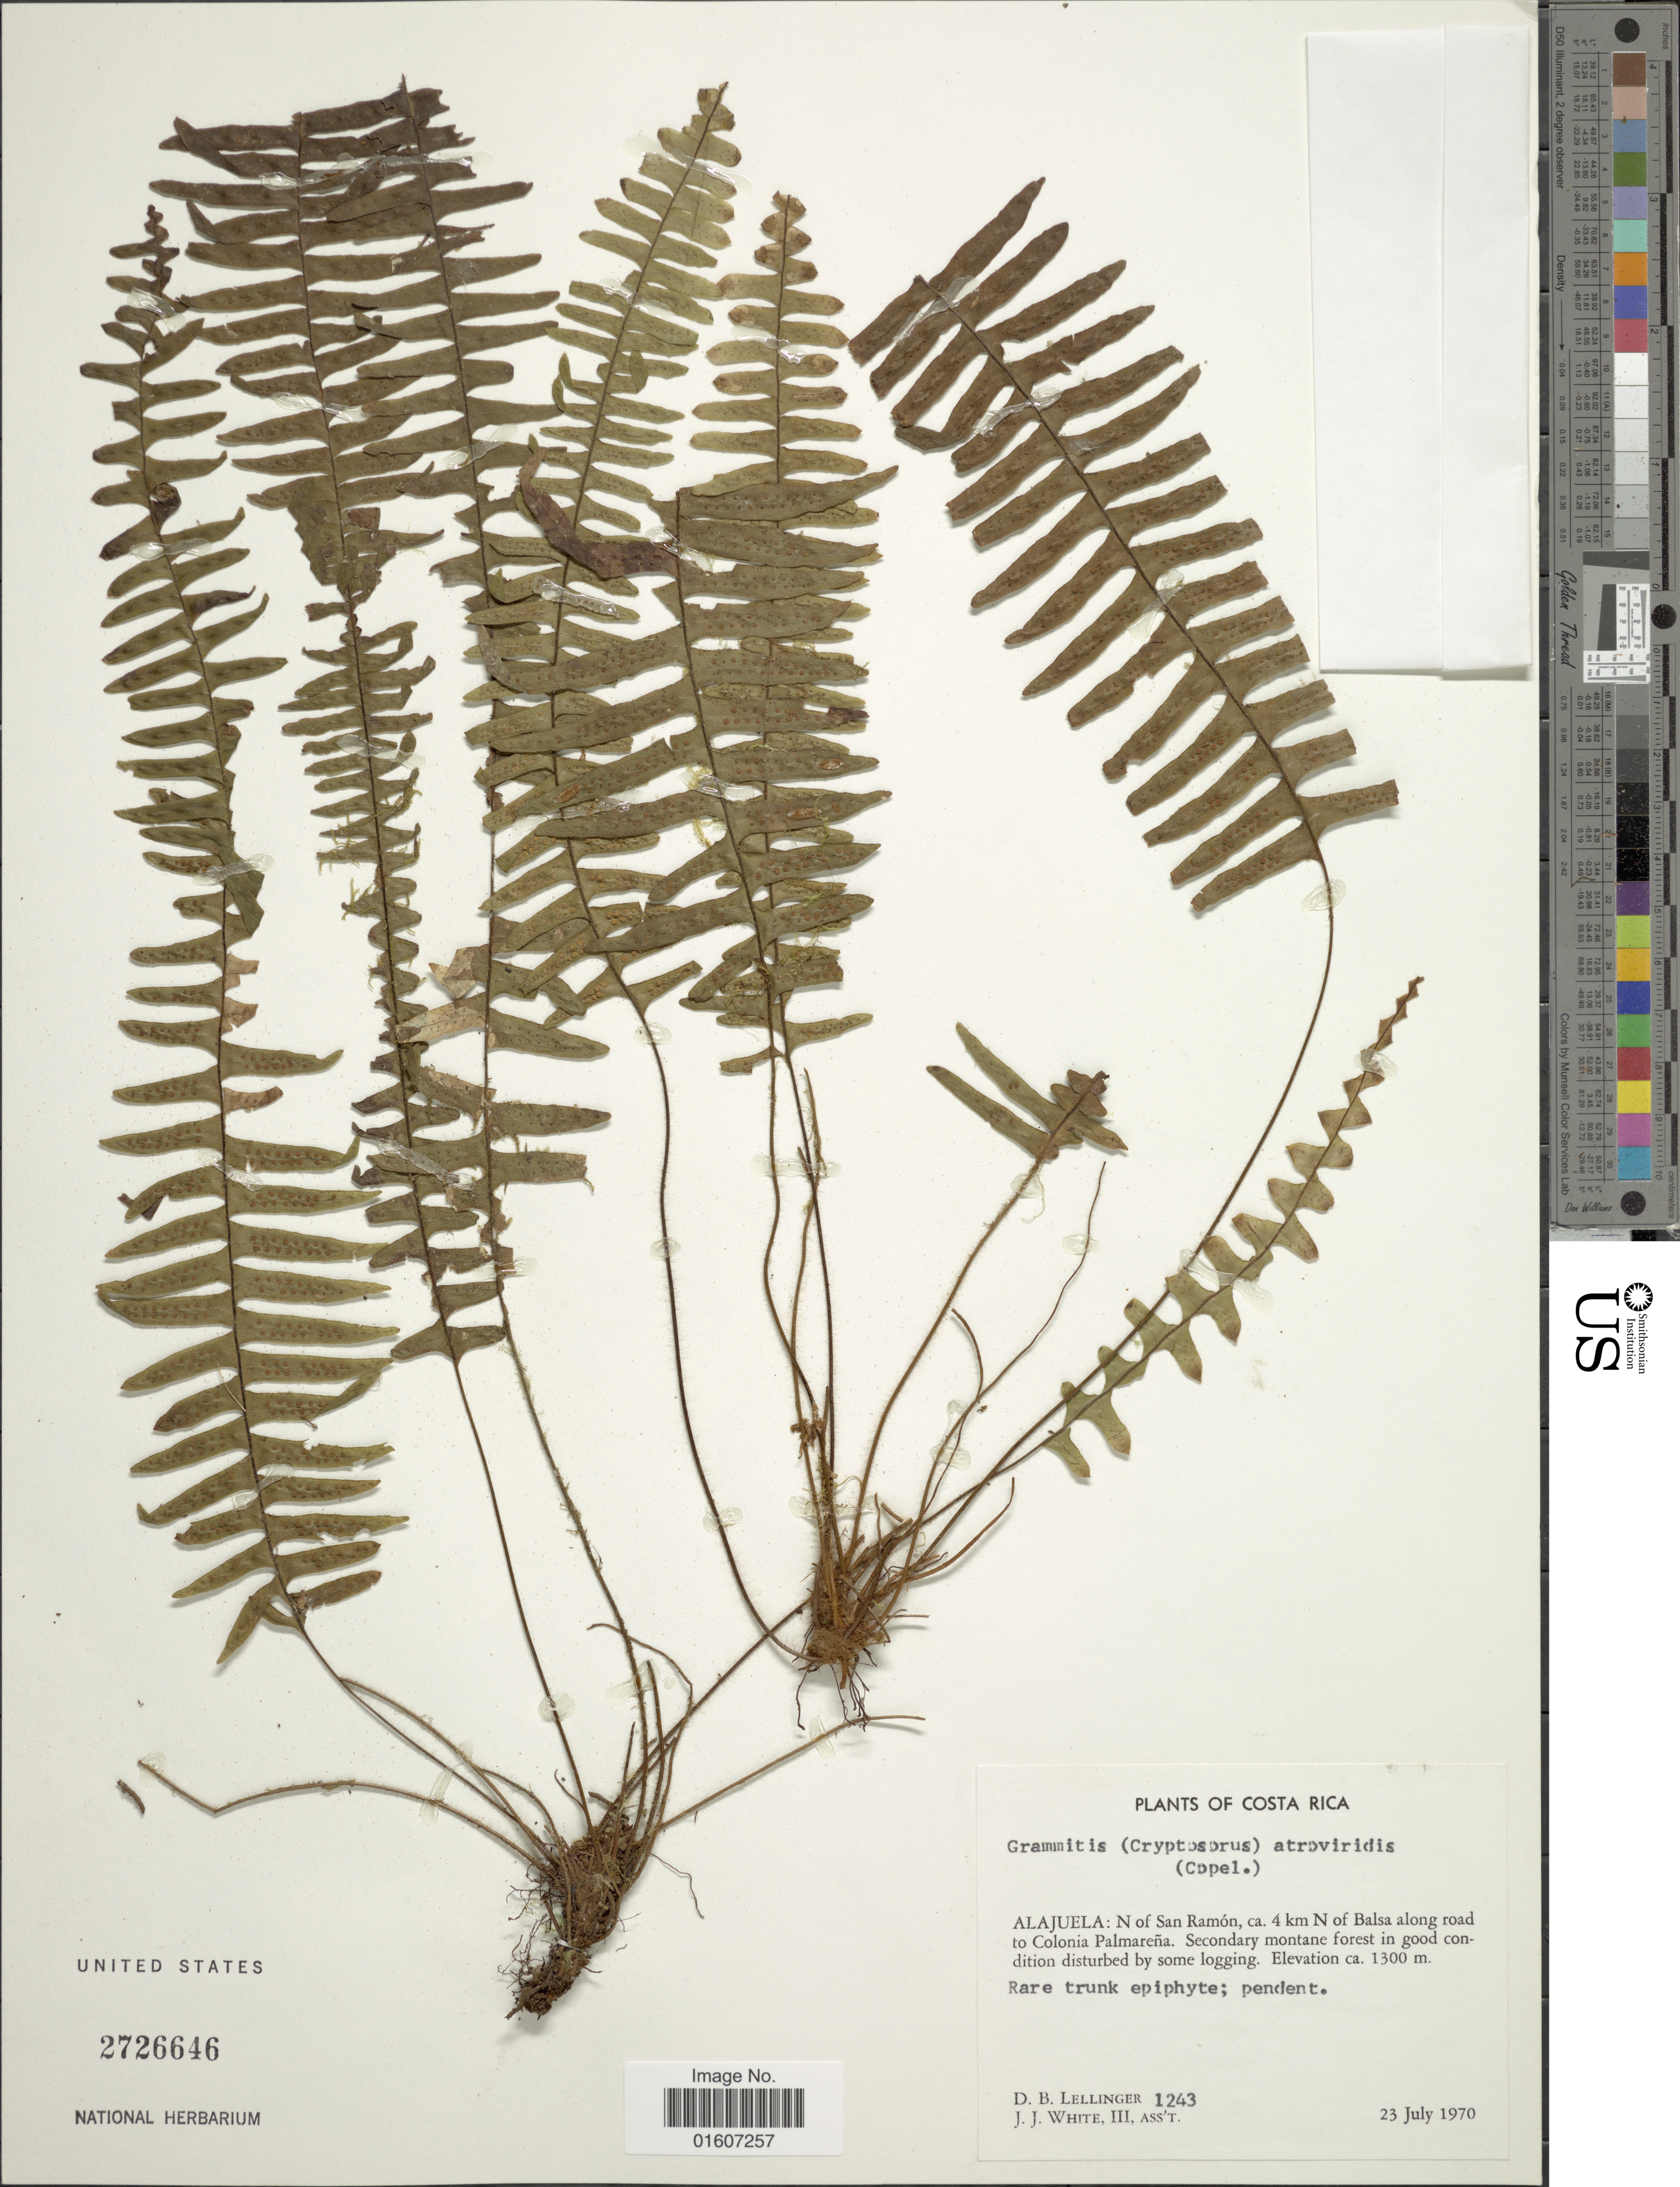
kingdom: Plantae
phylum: Tracheophyta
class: Polypodiopsida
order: Polypodiales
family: Polypodiaceae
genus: Terpsichore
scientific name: Terpsichore atroviridis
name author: (Copel.) A.R. Sm.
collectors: D. B. Lellinger & J. J. White III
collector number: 1243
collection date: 1970-07-23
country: Costa Rica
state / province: Alajuela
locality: N of San Ramón, ca. 4 km N of Balsa along road to Colonia Palmareña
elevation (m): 1300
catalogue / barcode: US 2726646